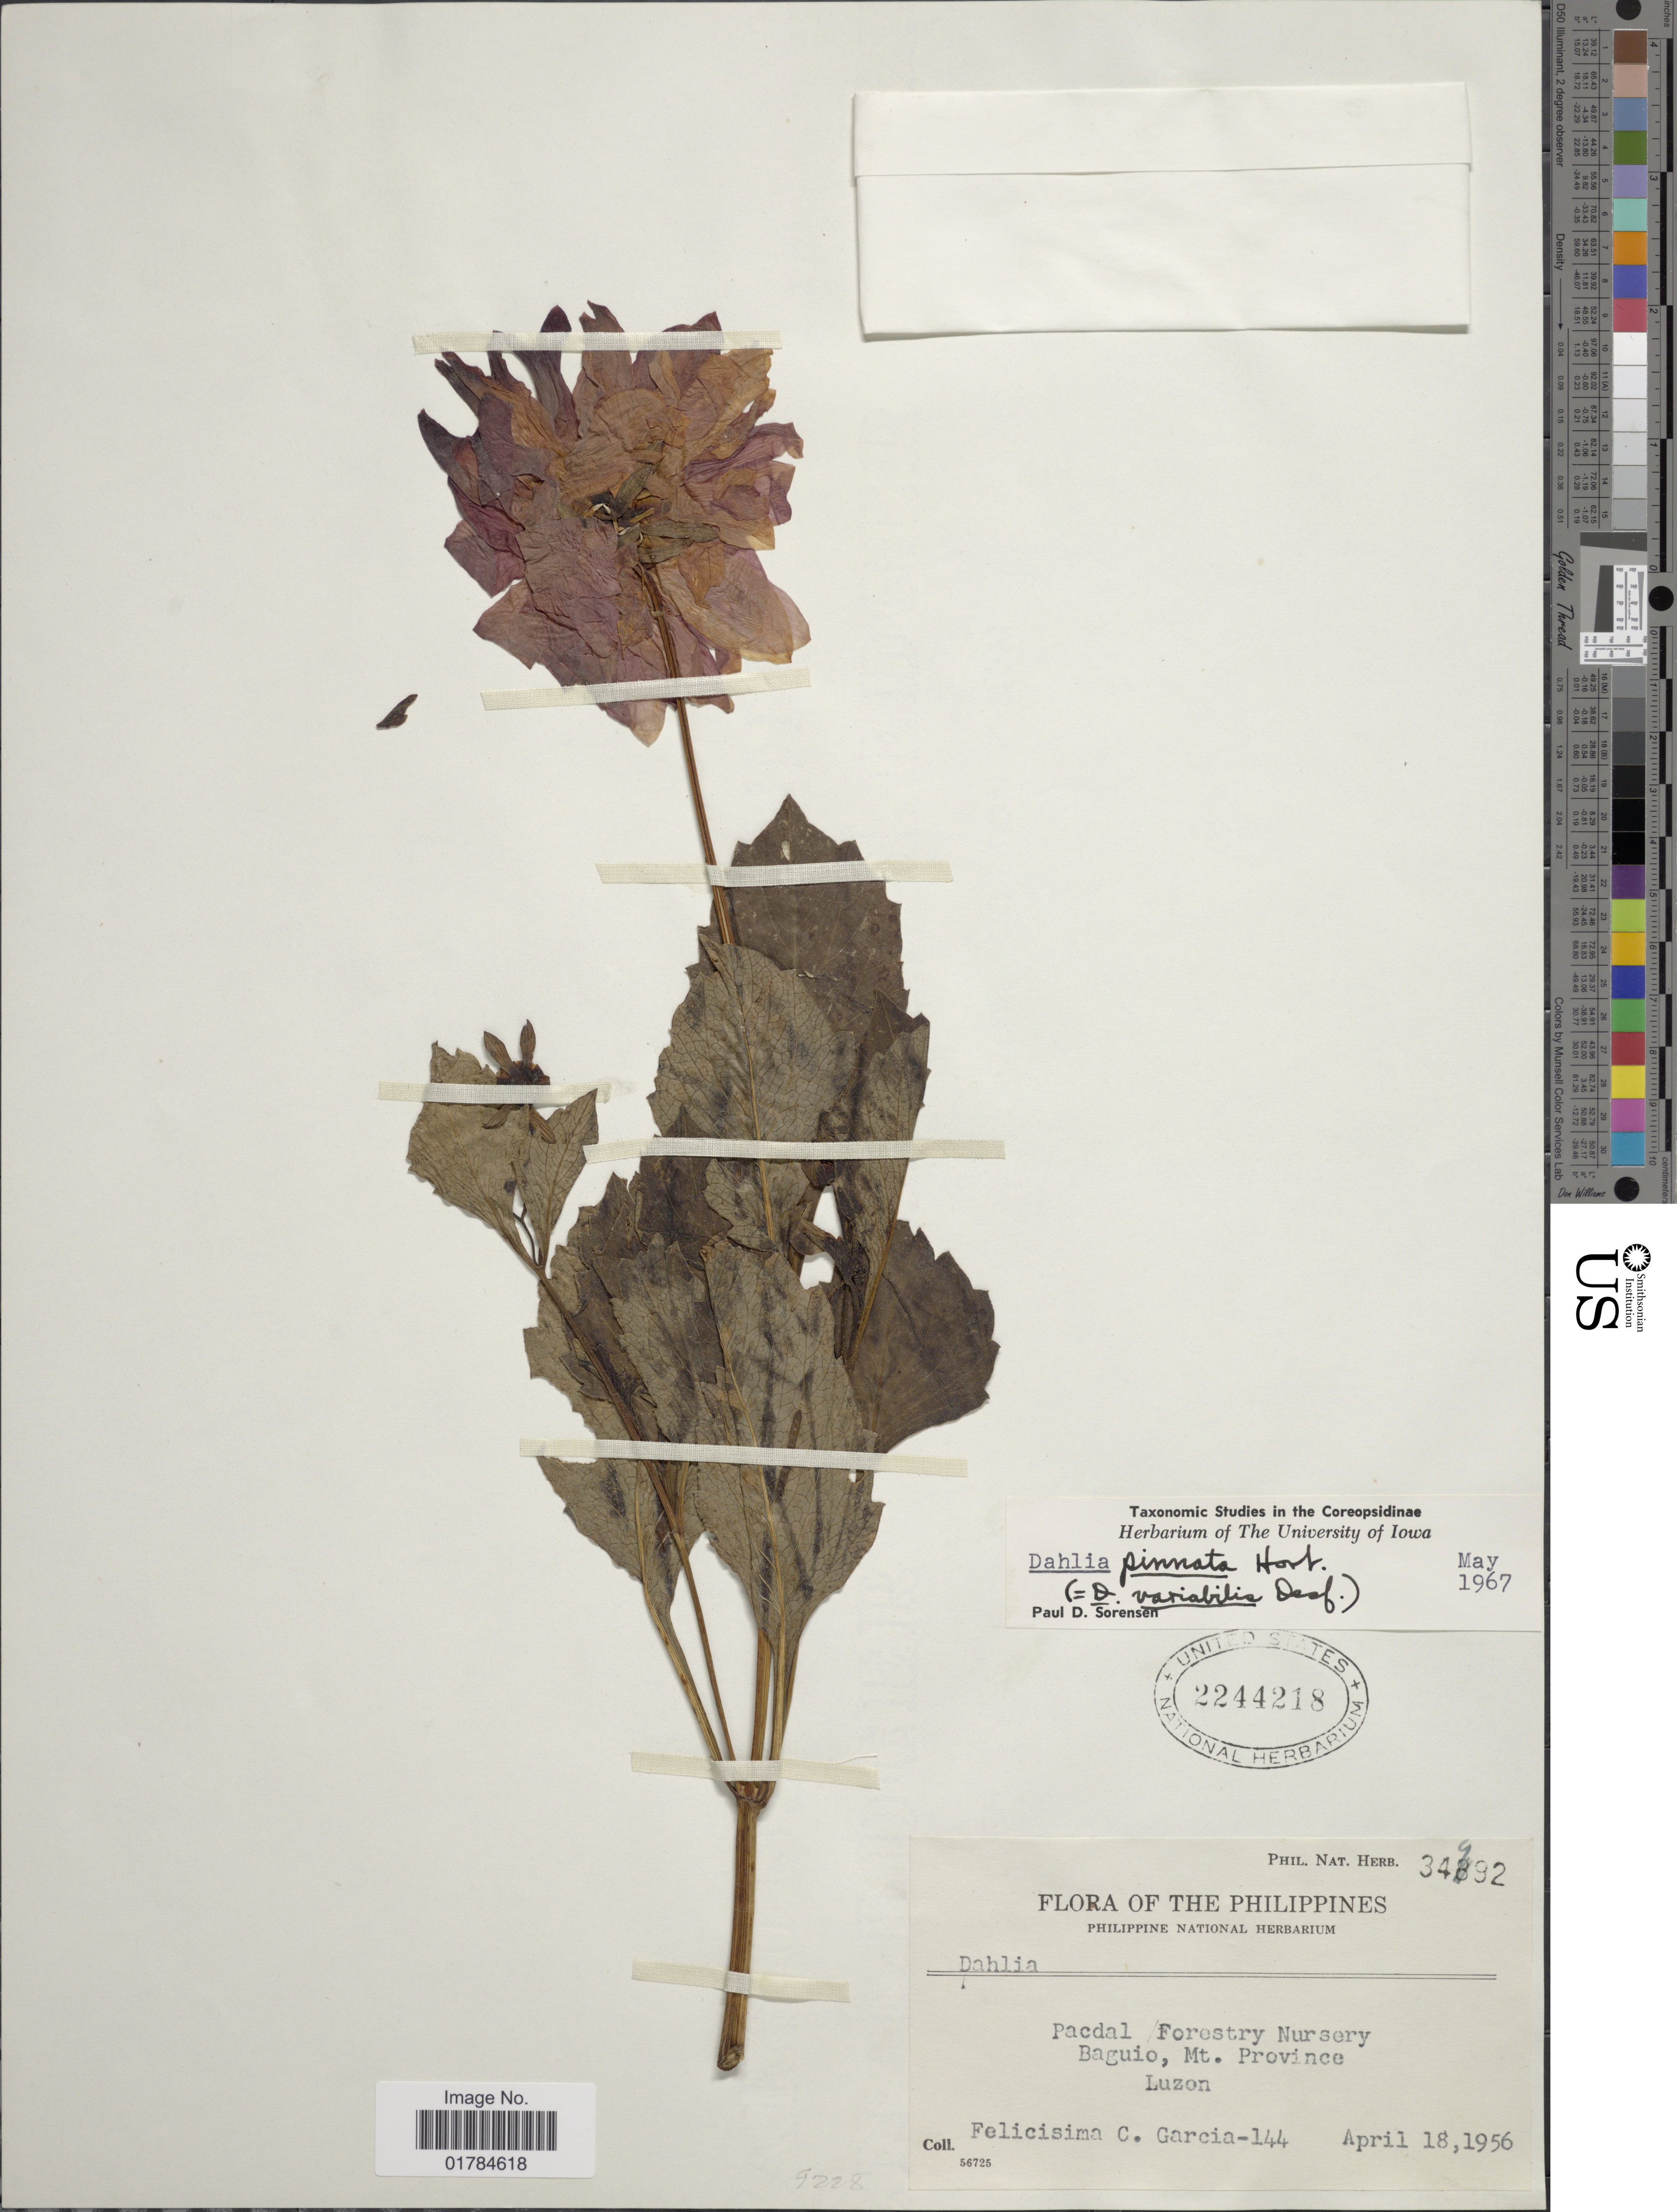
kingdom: Plantae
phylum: Tracheophyta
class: Magnoliopsida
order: Asterales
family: Asteraceae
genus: Dahlia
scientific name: Dahlia pinnata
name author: Cav.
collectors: F. C. Garcia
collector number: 144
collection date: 1956-04-15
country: Philippines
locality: Pacdal Forestry Nursery Baguio, Mt. Proivince Luzon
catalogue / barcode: US 2244218